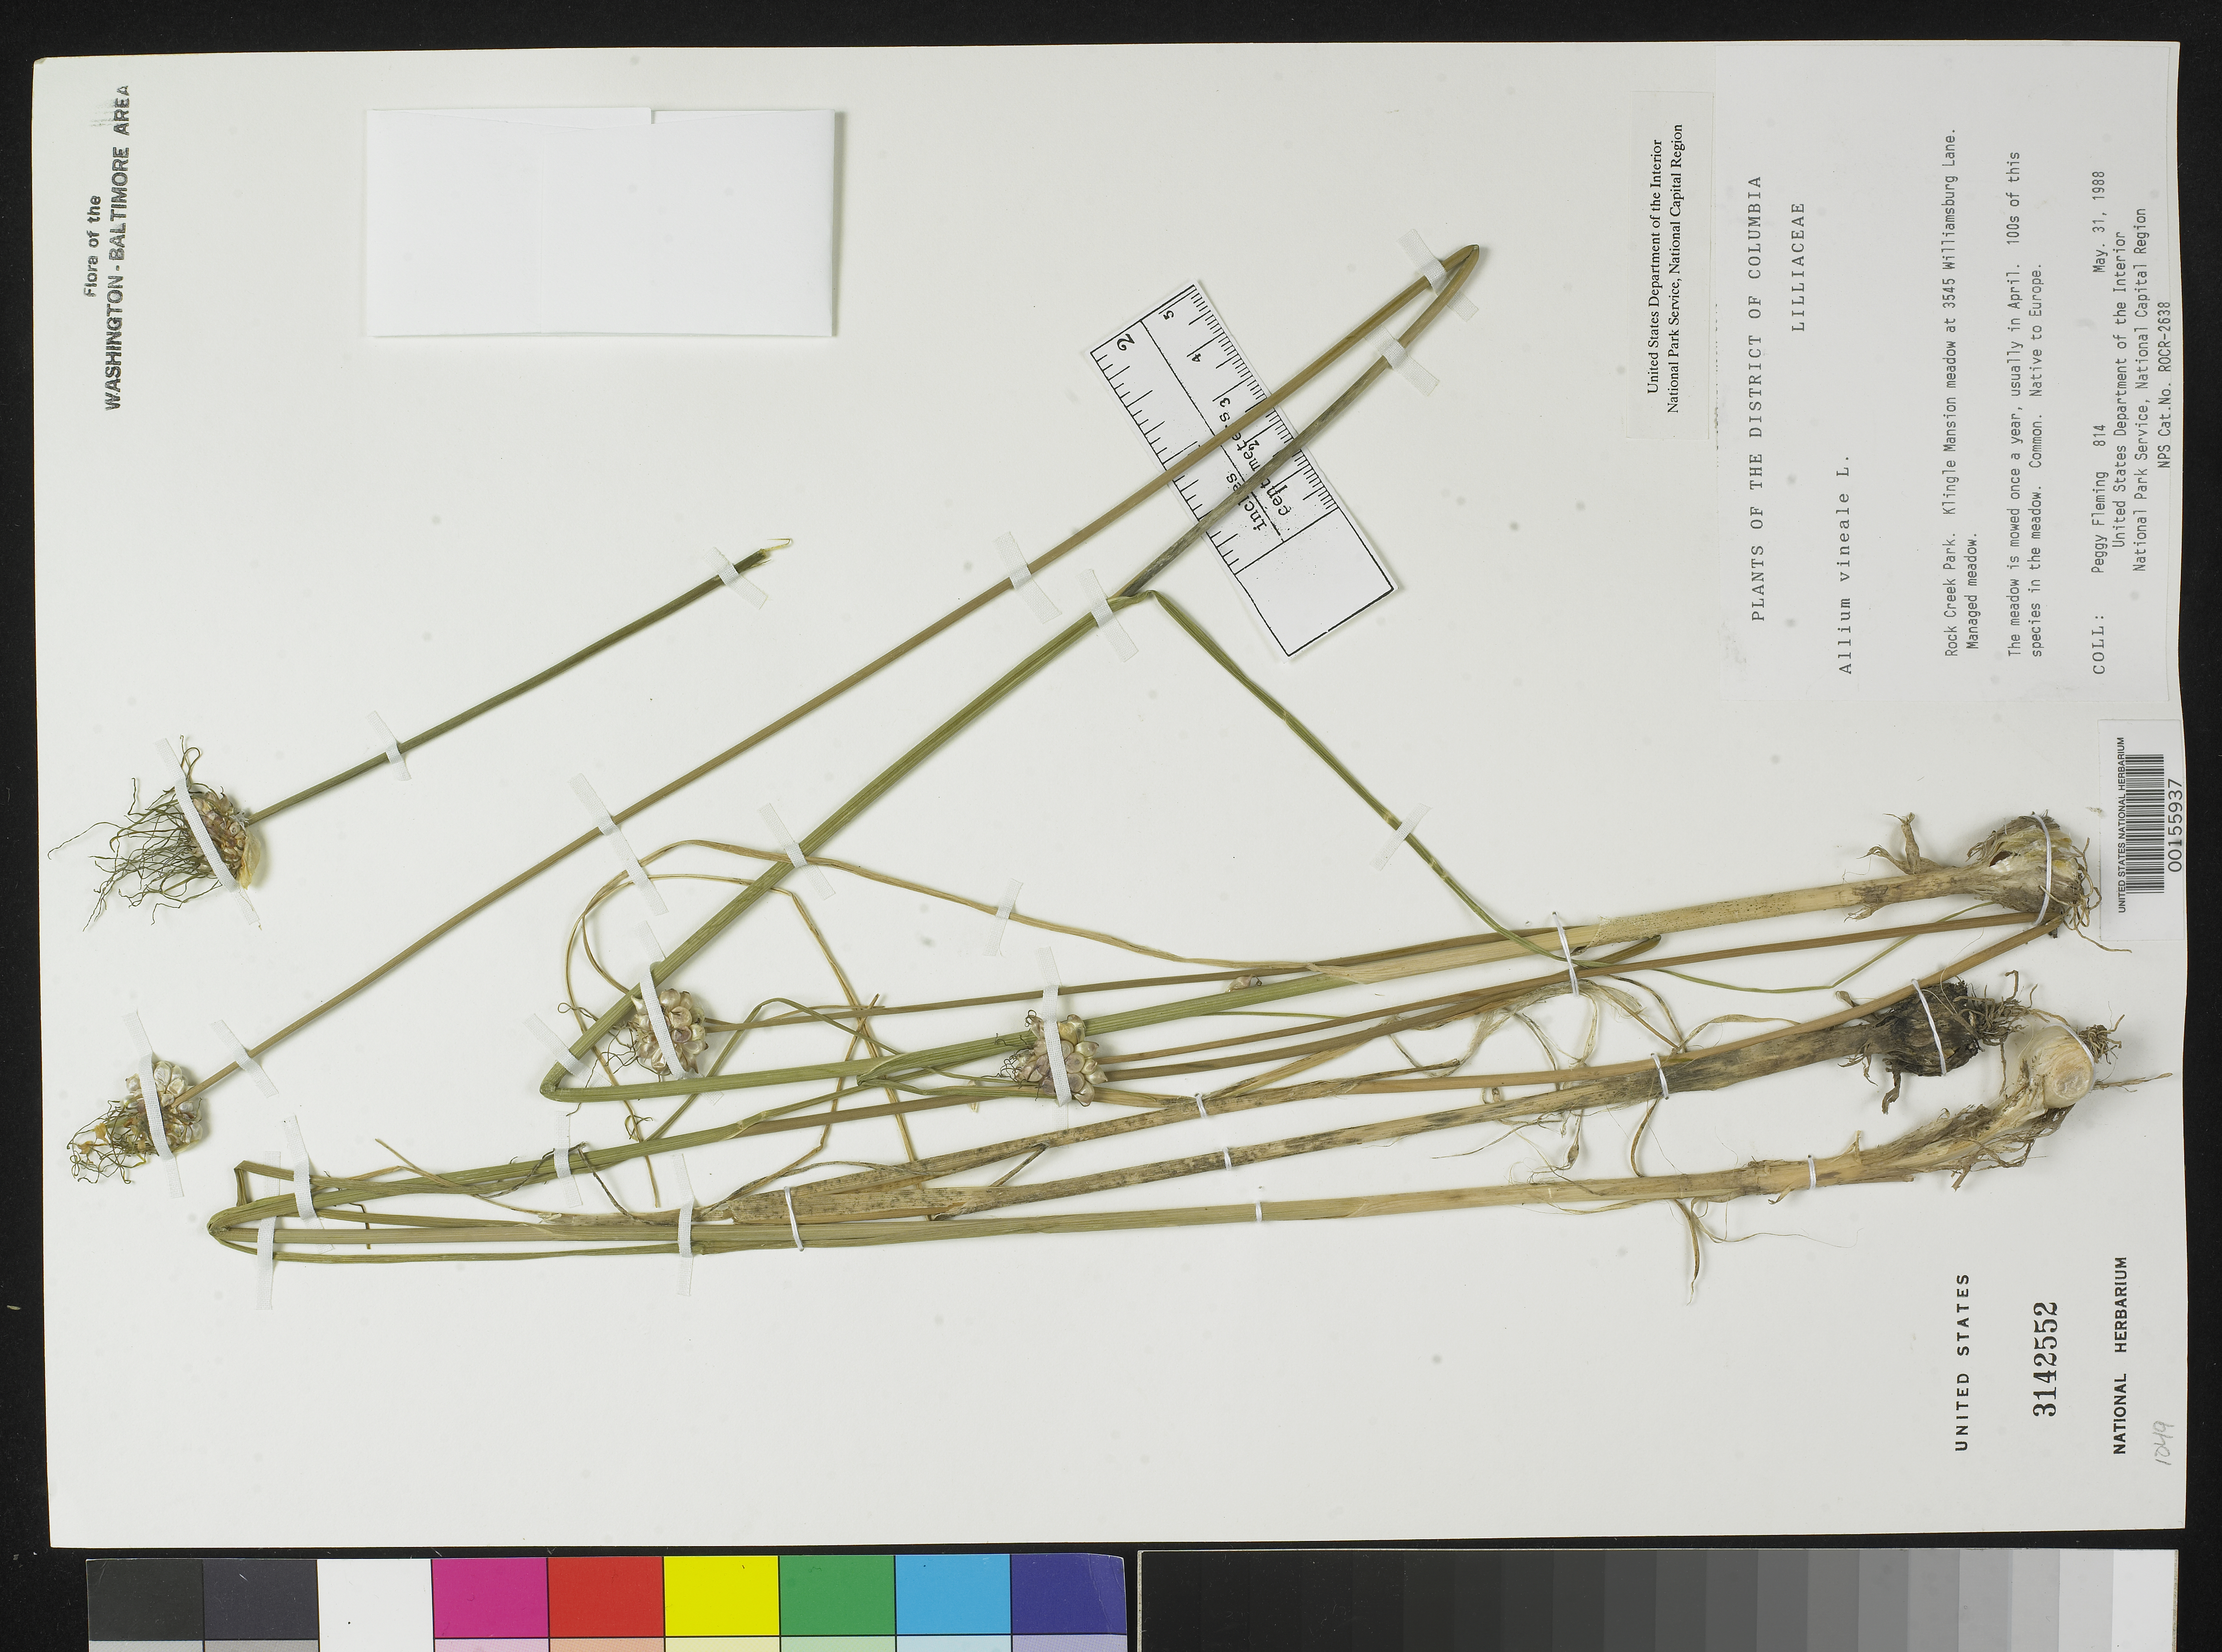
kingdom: Plantae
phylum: Tracheophyta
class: Liliopsida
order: Asparagales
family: Amaryllidaceae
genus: Allium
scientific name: Allium vineale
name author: L.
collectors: P. Fleming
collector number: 814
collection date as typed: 31 May 1988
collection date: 1988-05-31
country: United States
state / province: District of Columbia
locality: Rock Creek Park, Klingle Mansion meadow at 3545 Williamsburg Lane Rock Creek Park and vicinity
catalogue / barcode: US 3142552